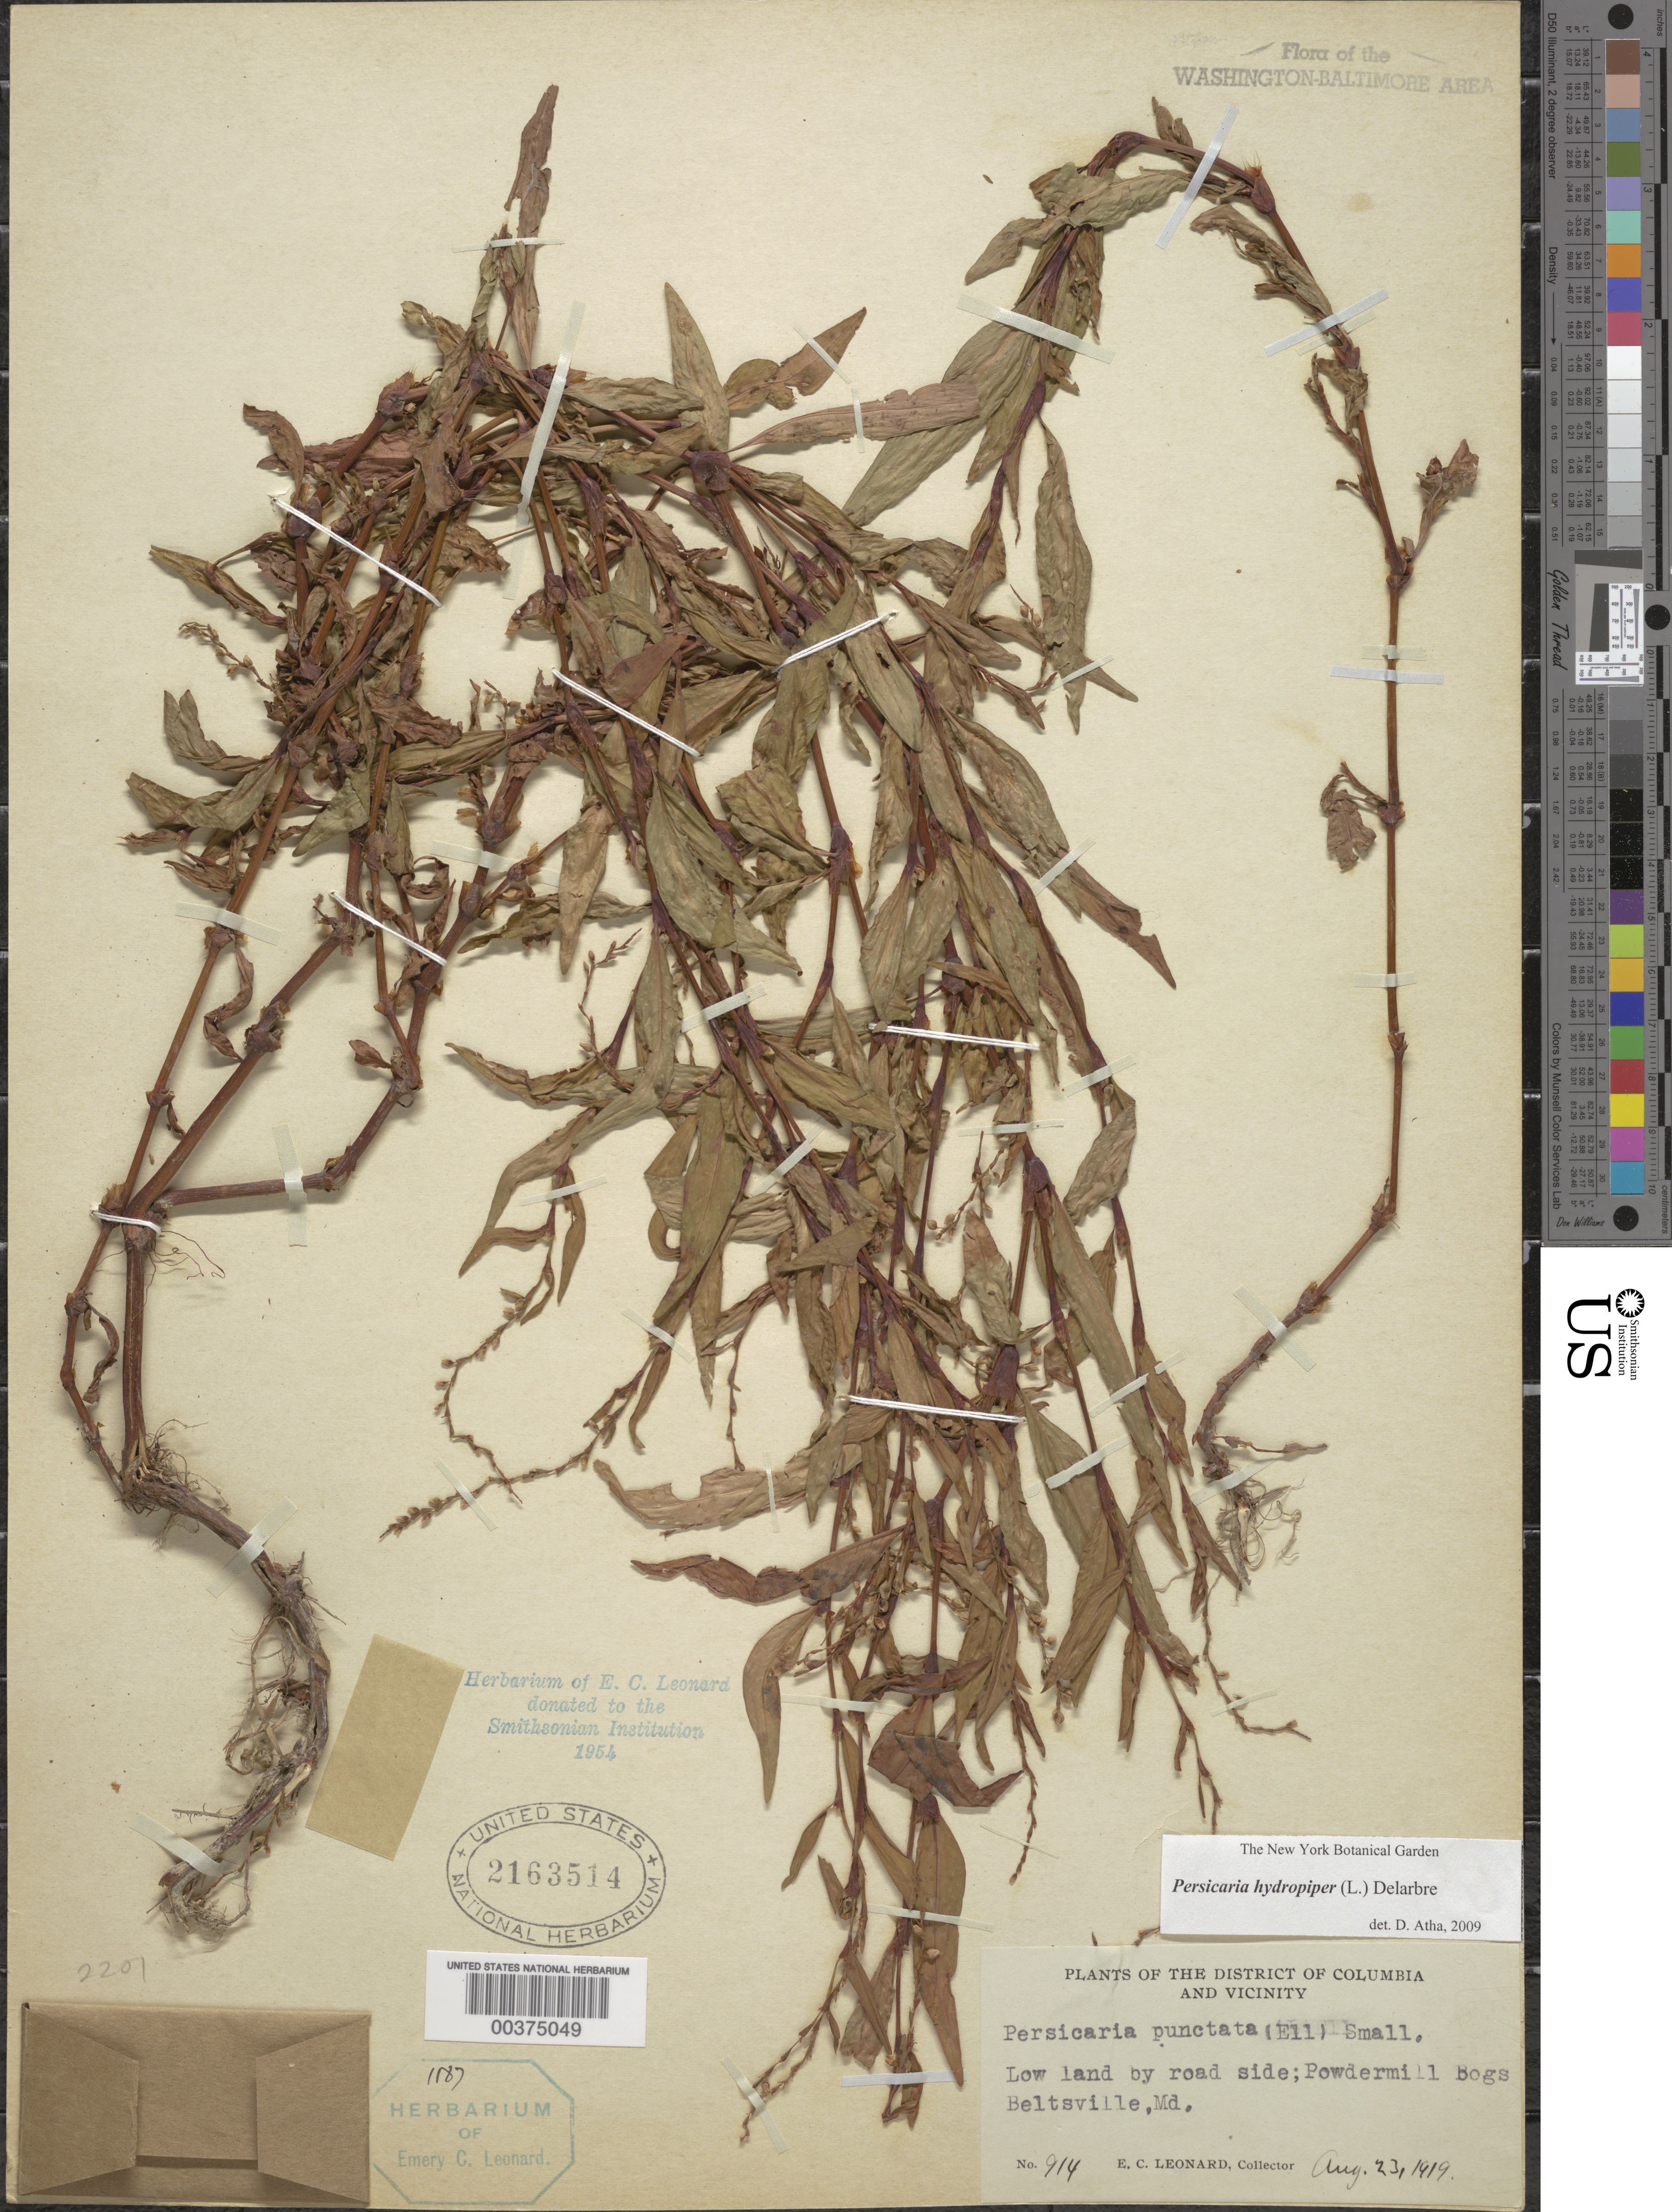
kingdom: Plantae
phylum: Tracheophyta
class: Magnoliopsida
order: Caryophyllales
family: Polygonaceae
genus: Persicaria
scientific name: Persicaria hydropiper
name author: (L.) Delarbre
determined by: Atha, D. E.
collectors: E. C. Leonard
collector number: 914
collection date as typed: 23 Aug 1919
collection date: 1919-08-23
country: United States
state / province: Maryland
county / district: Prince George's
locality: Powdermill Bogs, Beltsville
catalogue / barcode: US 2163514